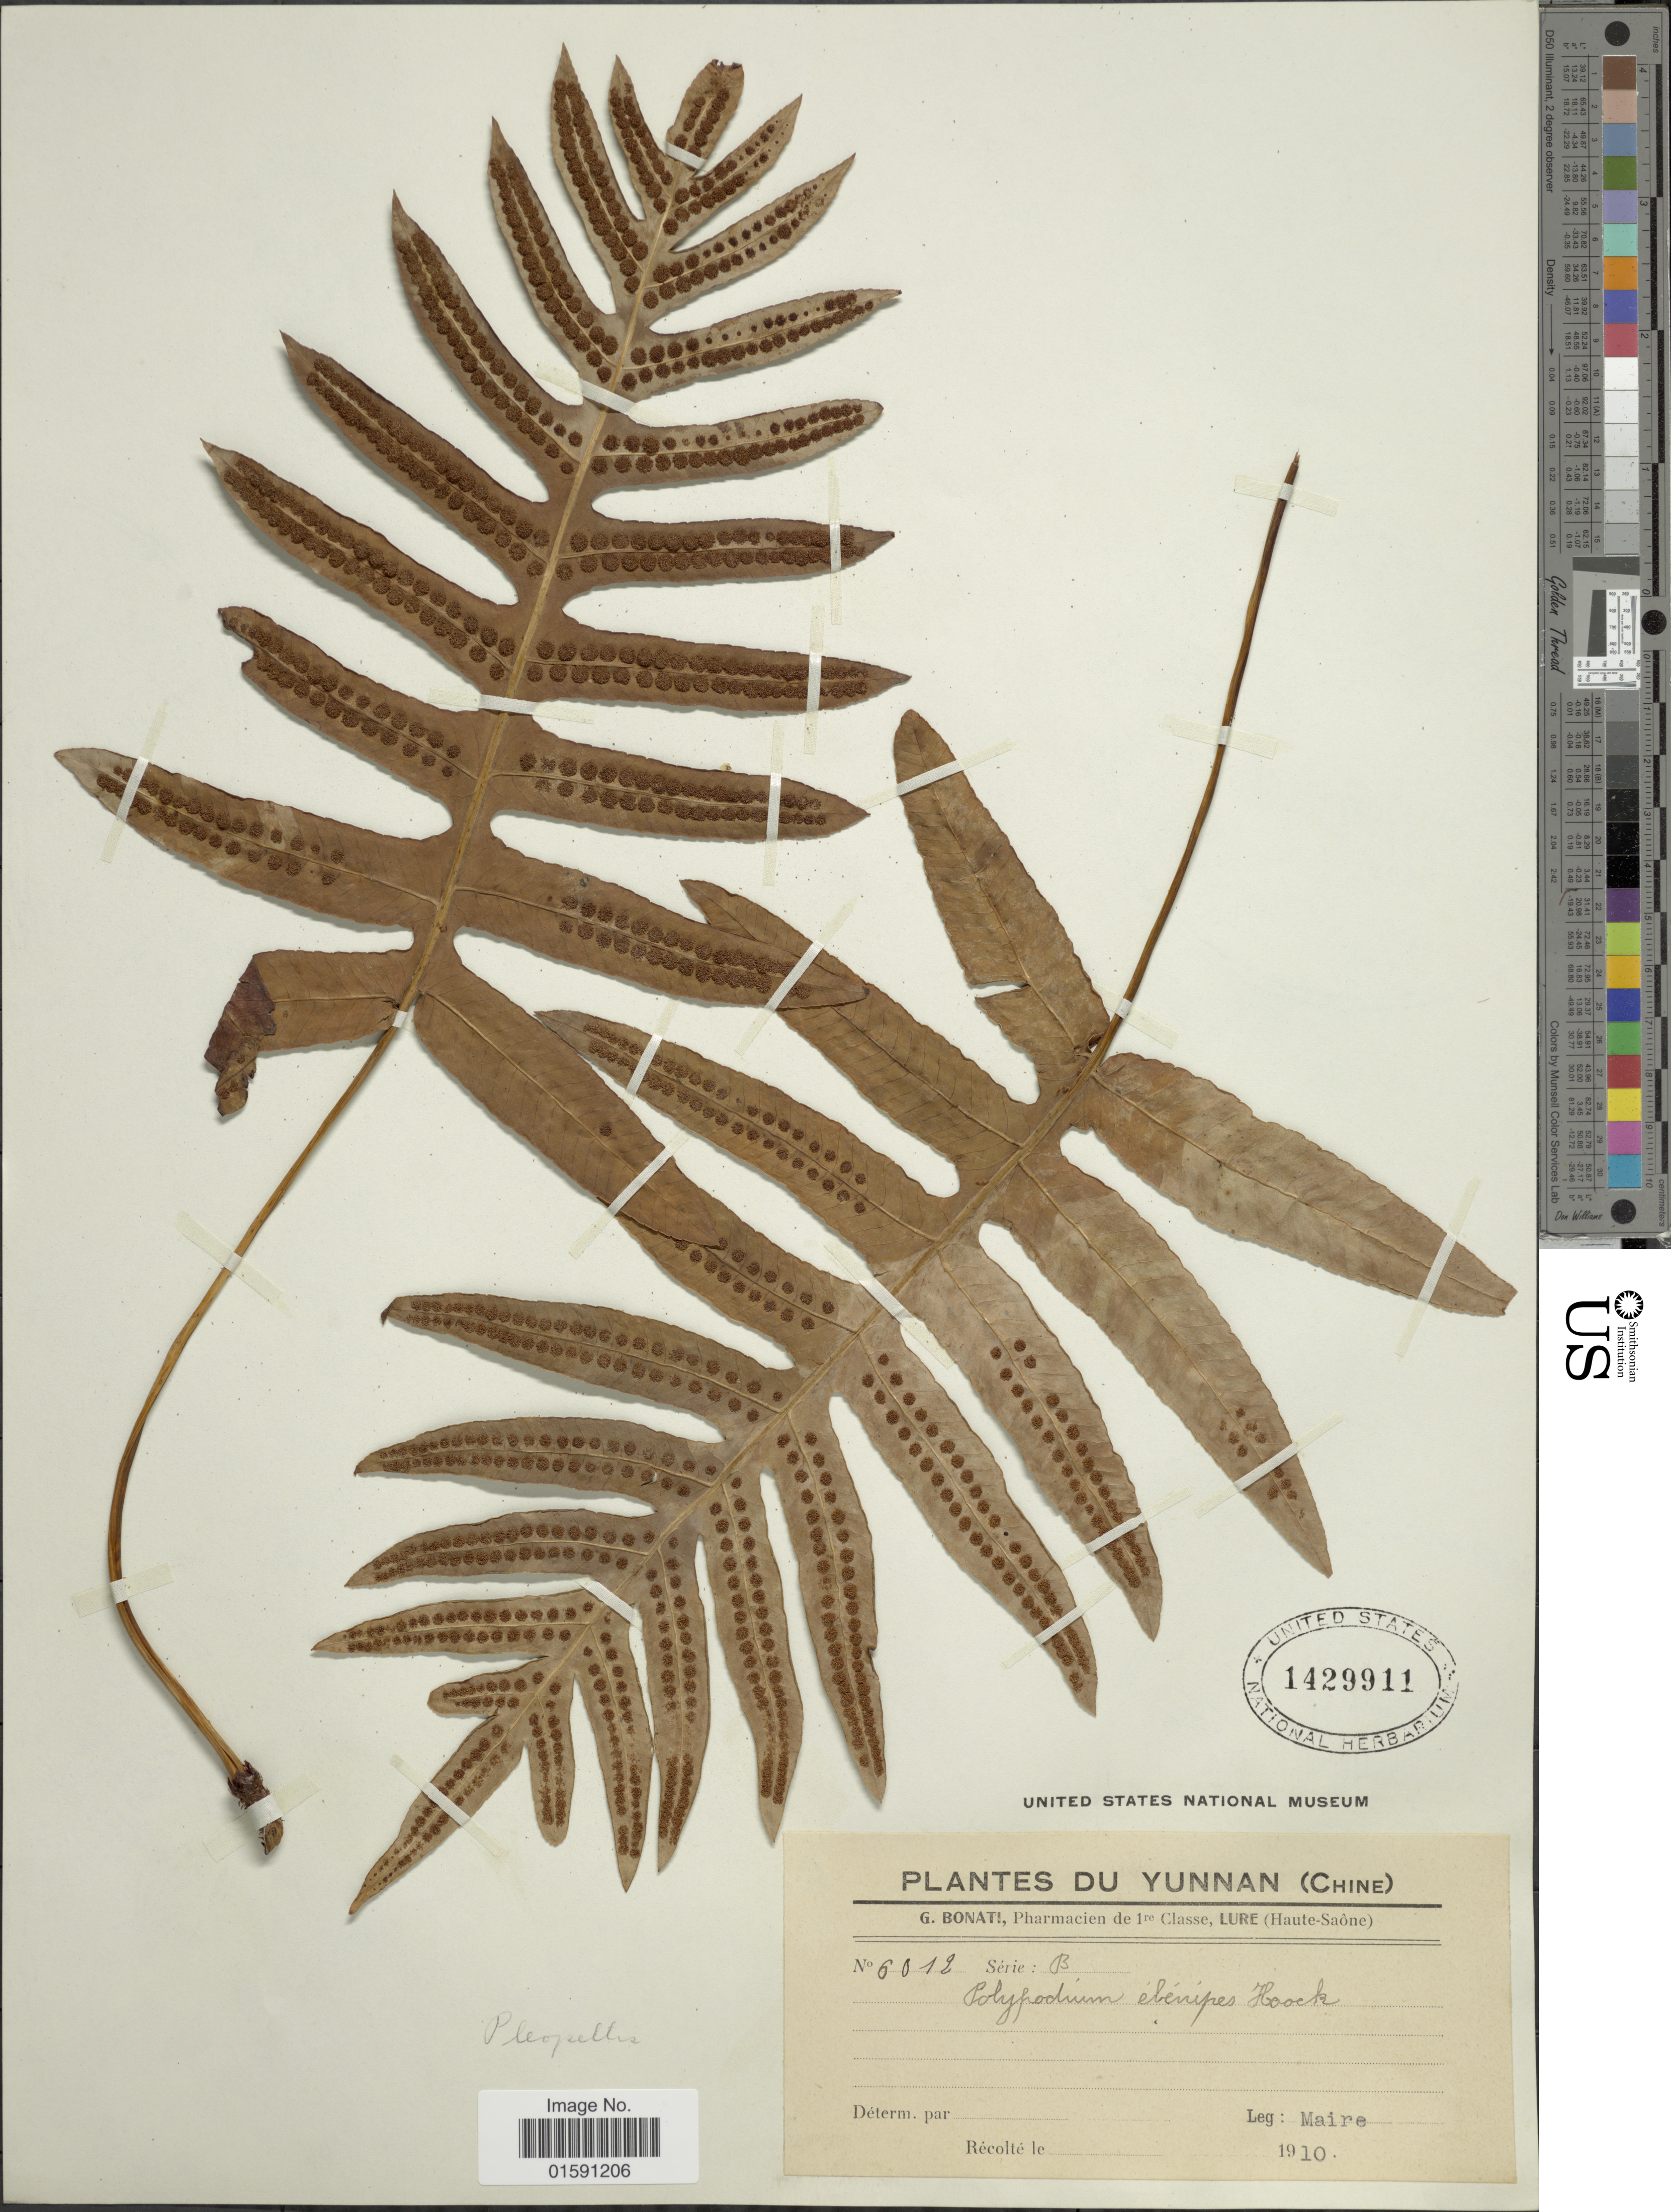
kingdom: Plantae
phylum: Tracheophyta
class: Polypodiopsida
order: Polypodiales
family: Polypodiaceae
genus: Selliguea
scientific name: Selliguea ebenipes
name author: (Hook.) S. Linds.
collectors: Maire, --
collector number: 6012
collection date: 1910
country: China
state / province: Yunnan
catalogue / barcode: US 1429911